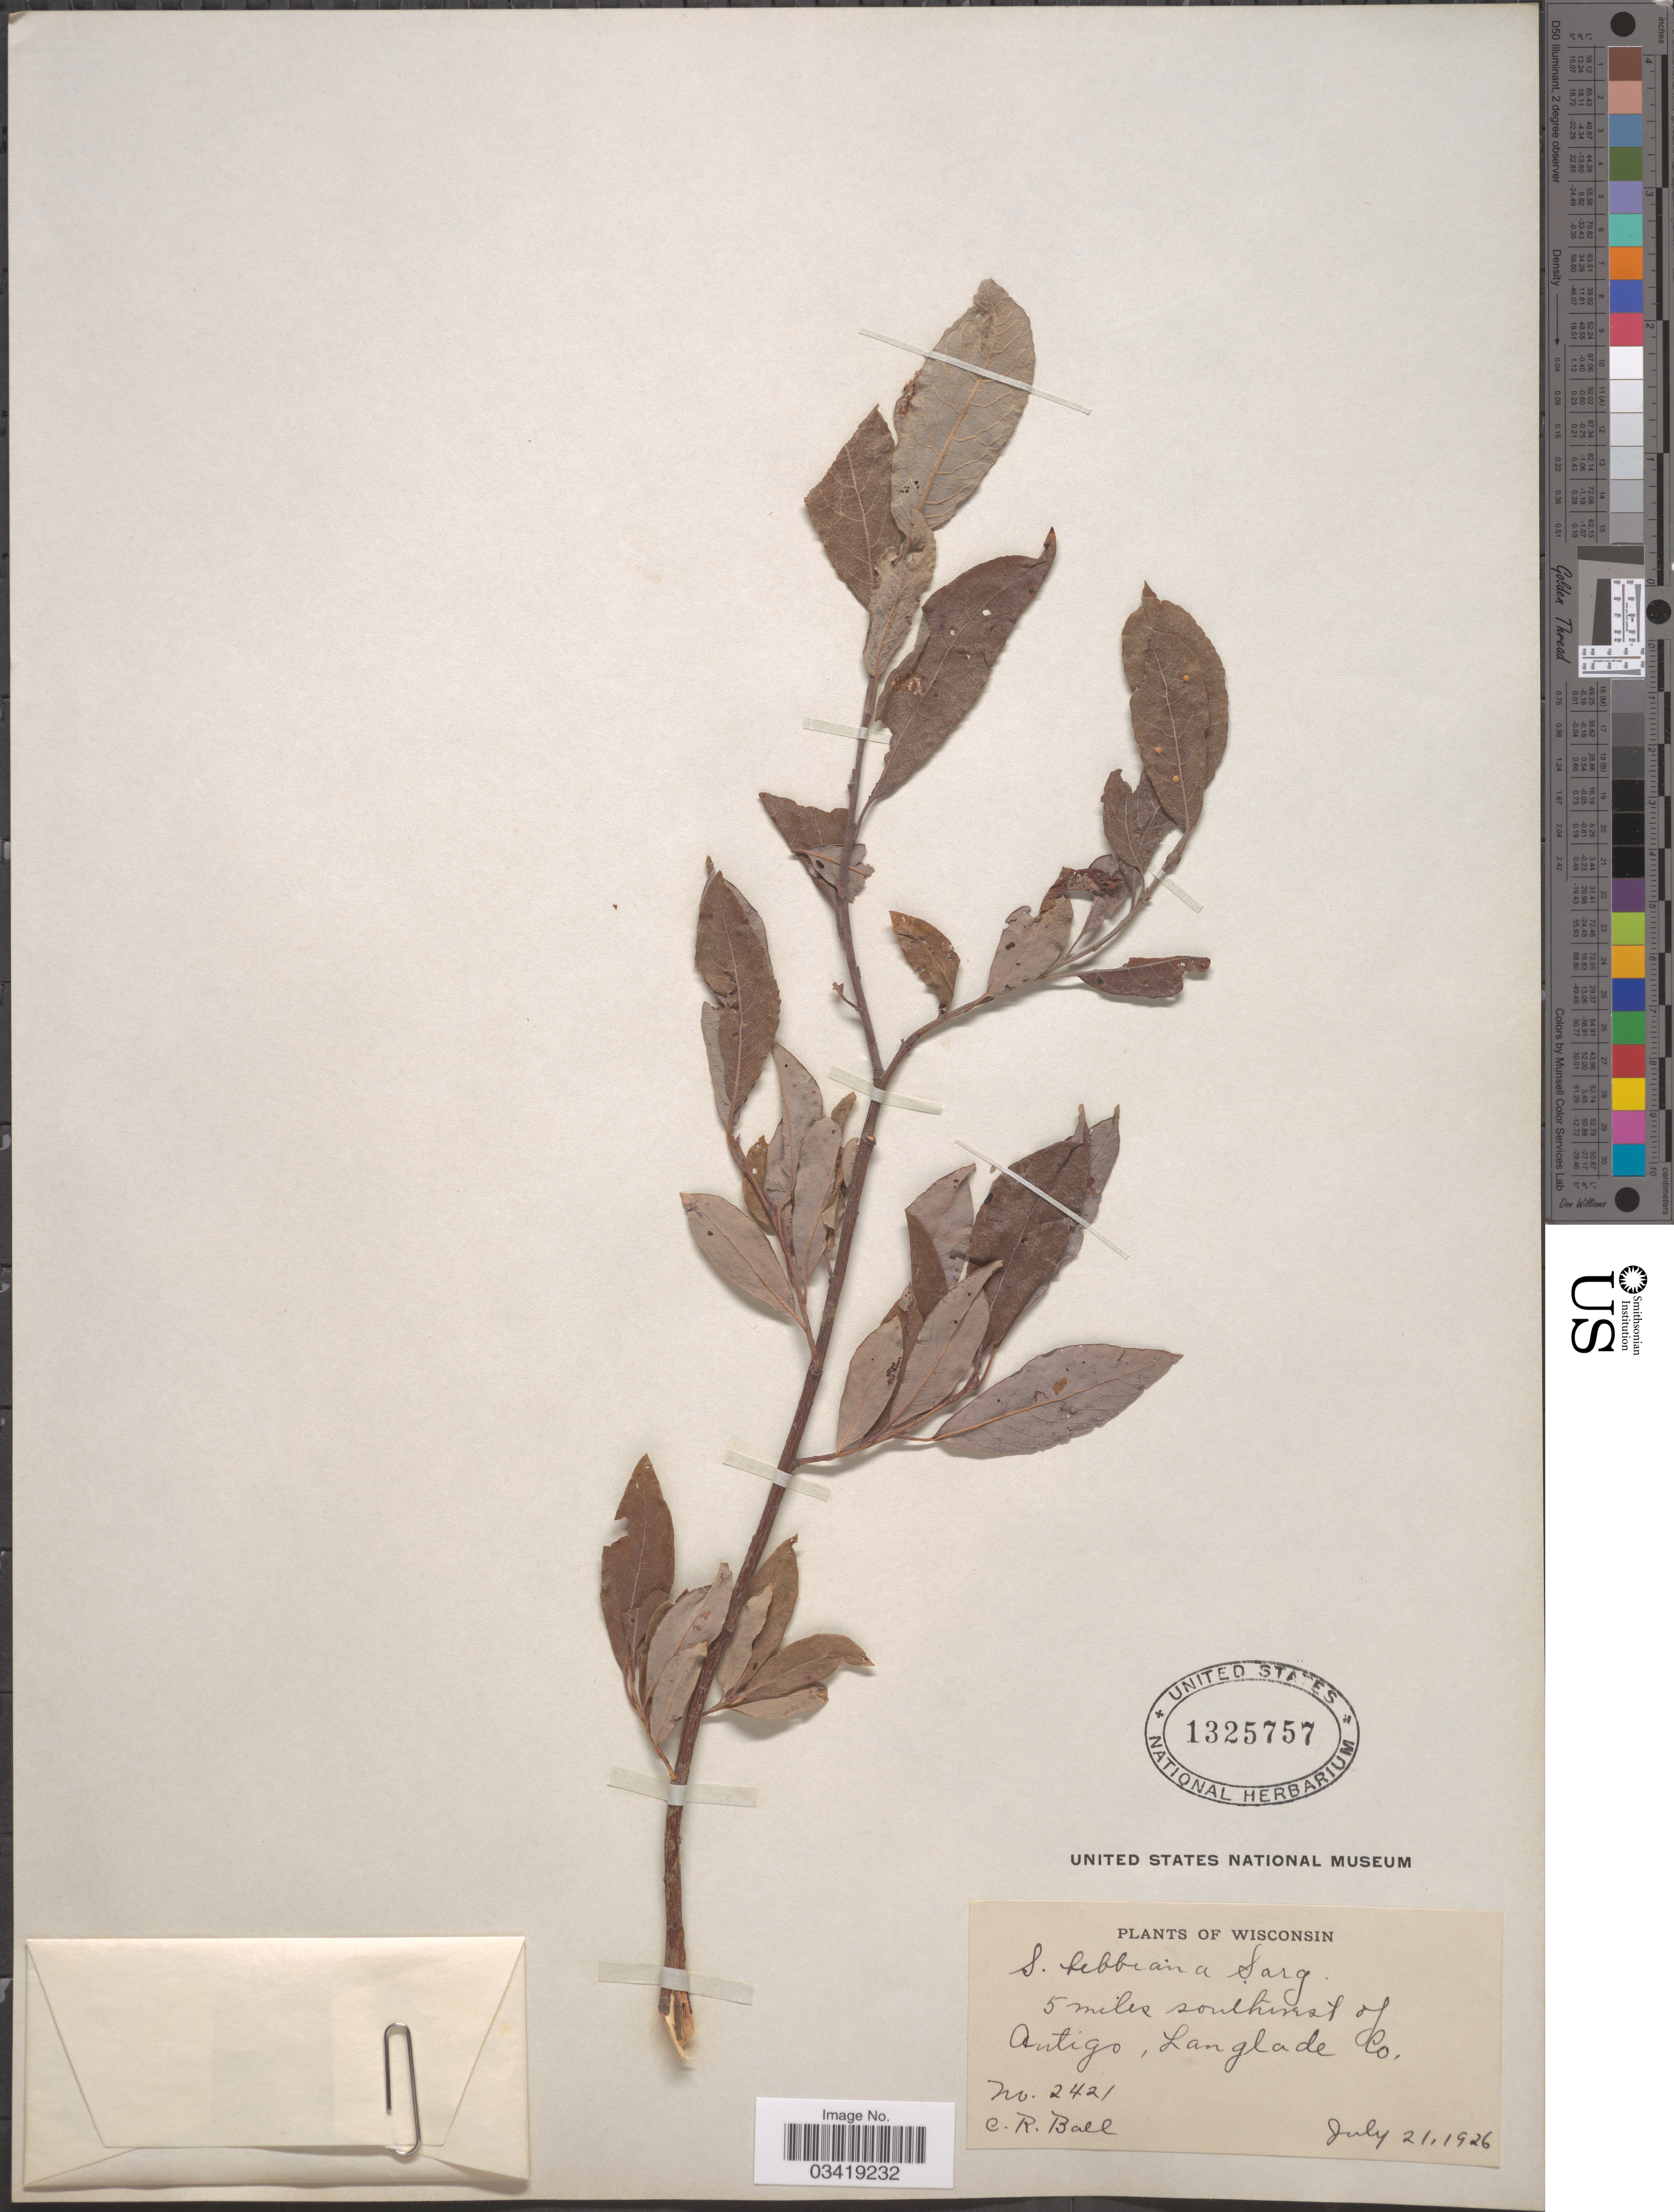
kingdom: Plantae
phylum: Tracheophyta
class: Magnoliopsida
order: Malpighiales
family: Salicaceae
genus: Salix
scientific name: Salix bebbiana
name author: Sarg.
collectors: C. R. Ball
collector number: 2421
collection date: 1926-07-21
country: United States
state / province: Wisconsin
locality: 5 miles southwest of Antigo, Langlade Co.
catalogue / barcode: US 1325757